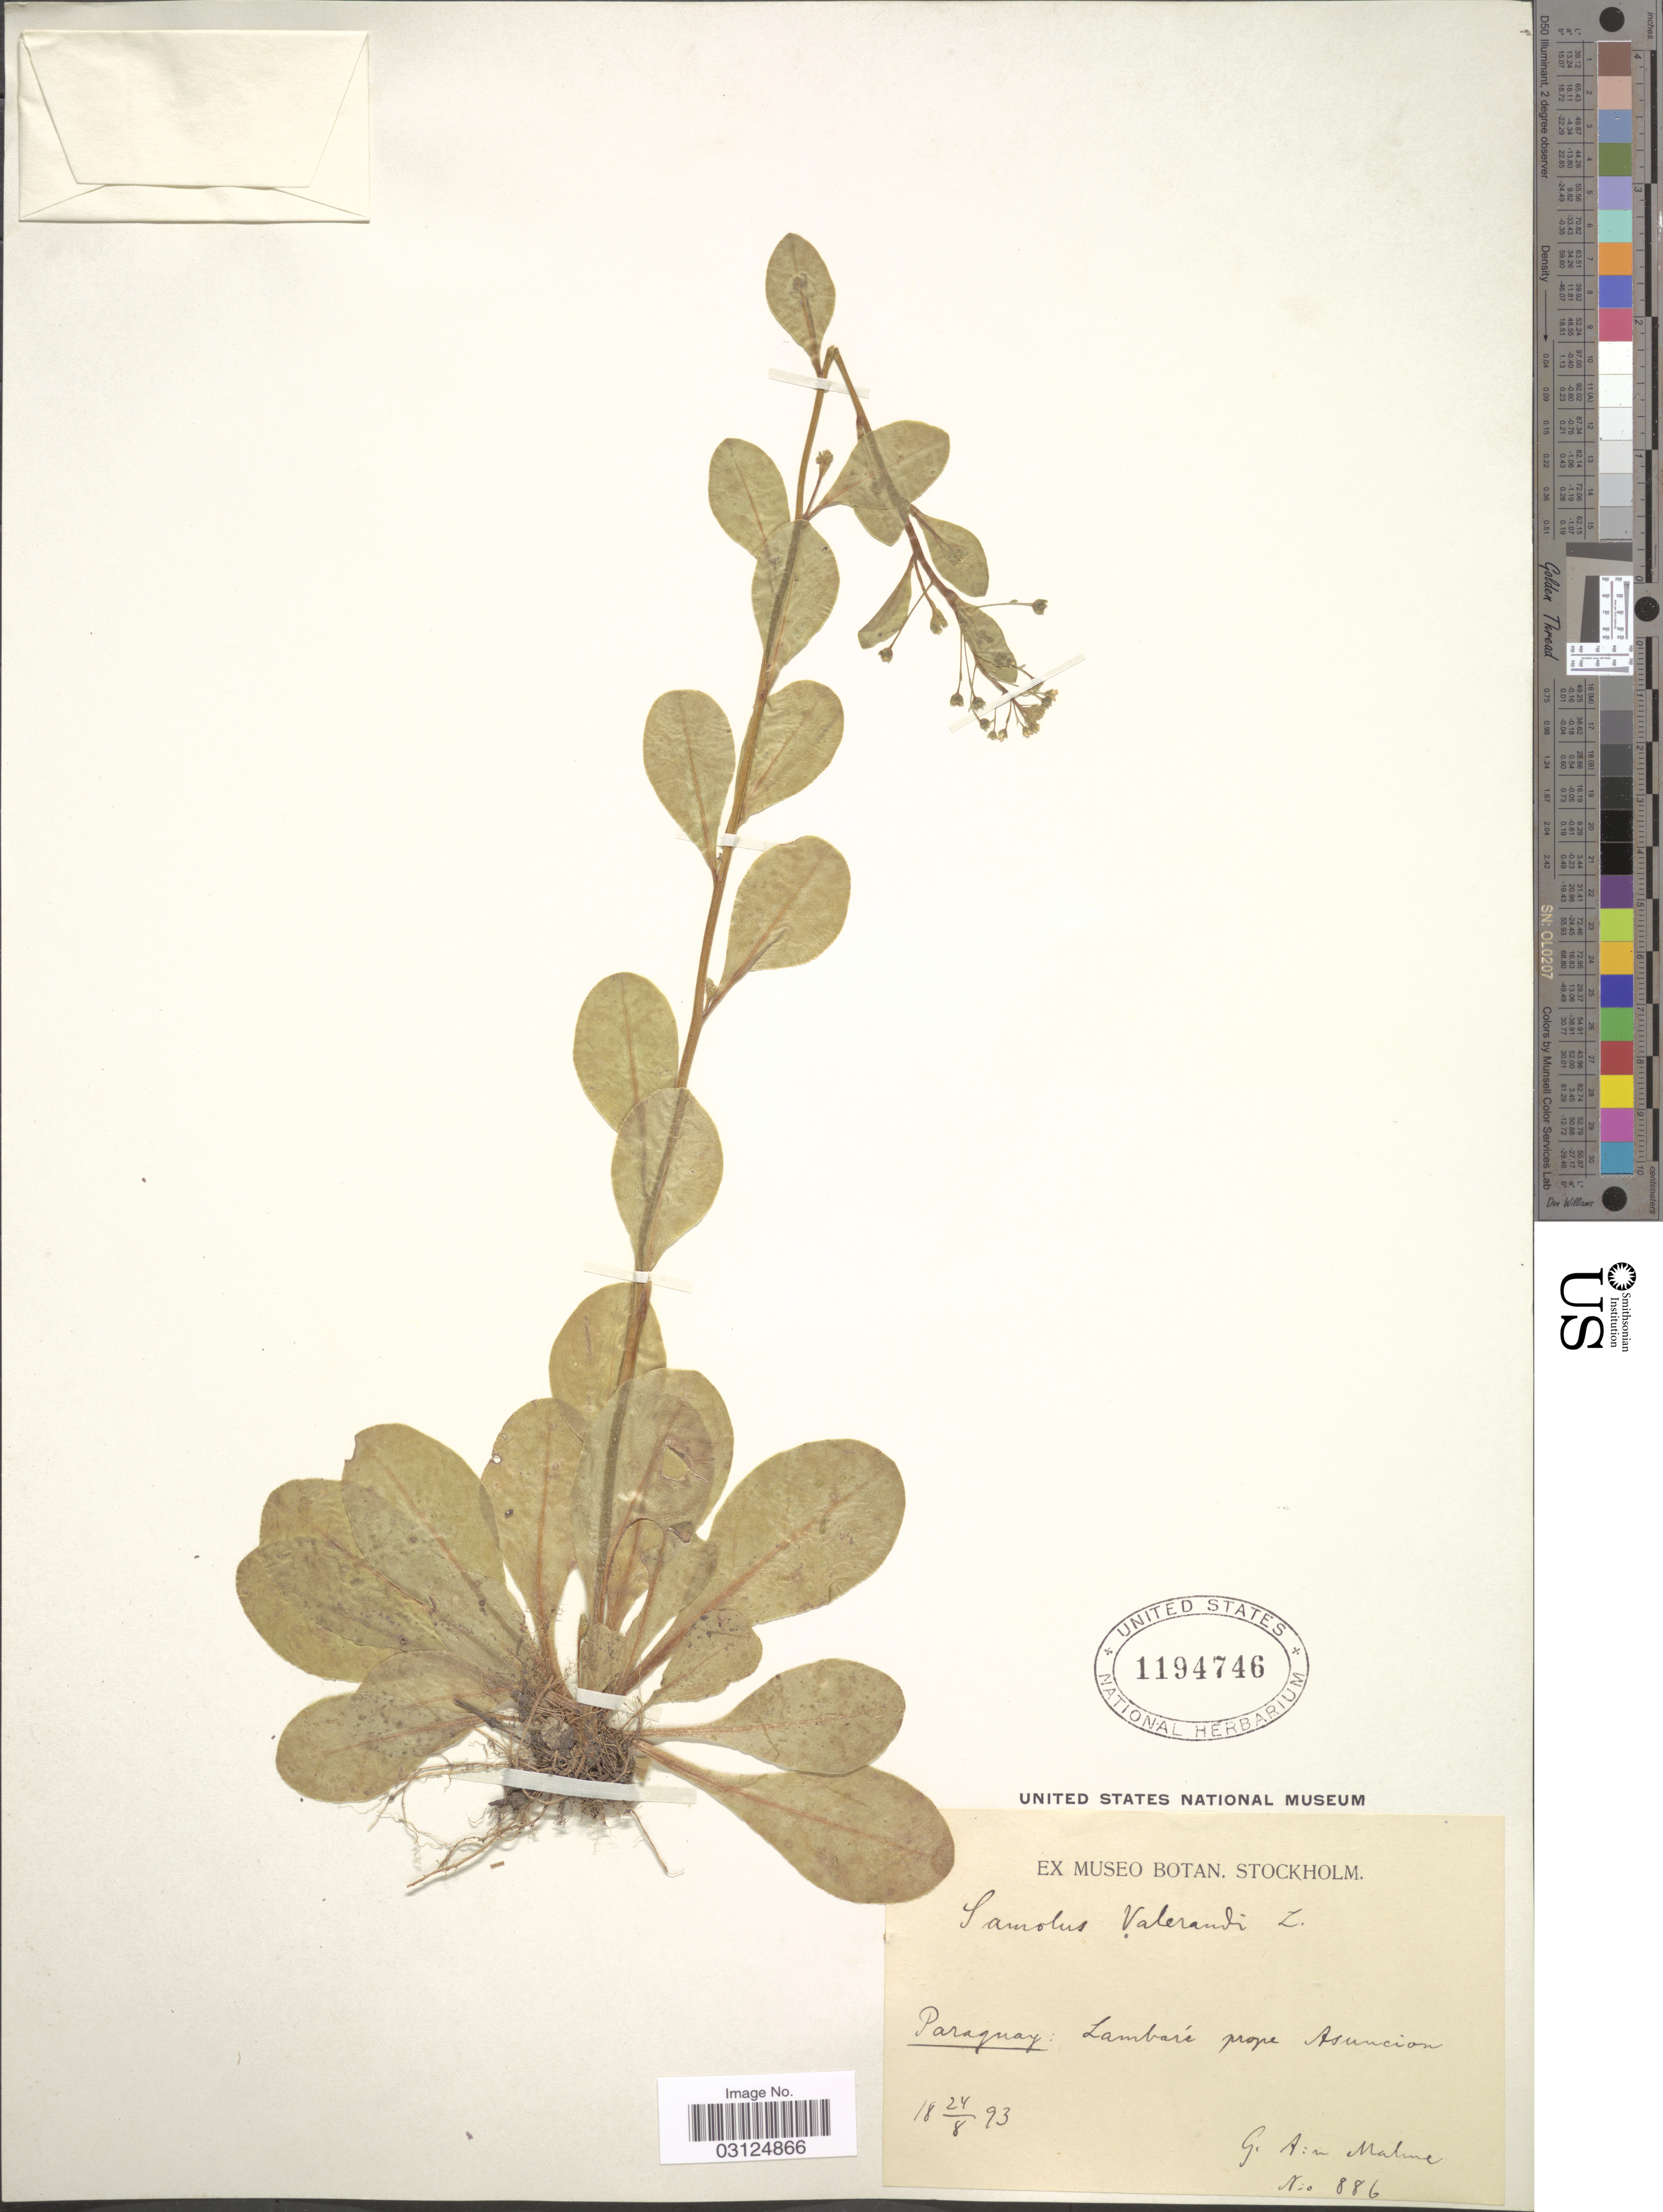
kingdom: Plantae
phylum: Tracheophyta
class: Magnoliopsida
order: Ericales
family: Primulaceae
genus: Samolus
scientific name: Samolus valerandi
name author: L.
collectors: G. O. A. Malme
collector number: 886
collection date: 1893-08-24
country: Paraguay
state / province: Asuncion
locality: Lambaré prope Asuncion.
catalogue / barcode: US 1194746